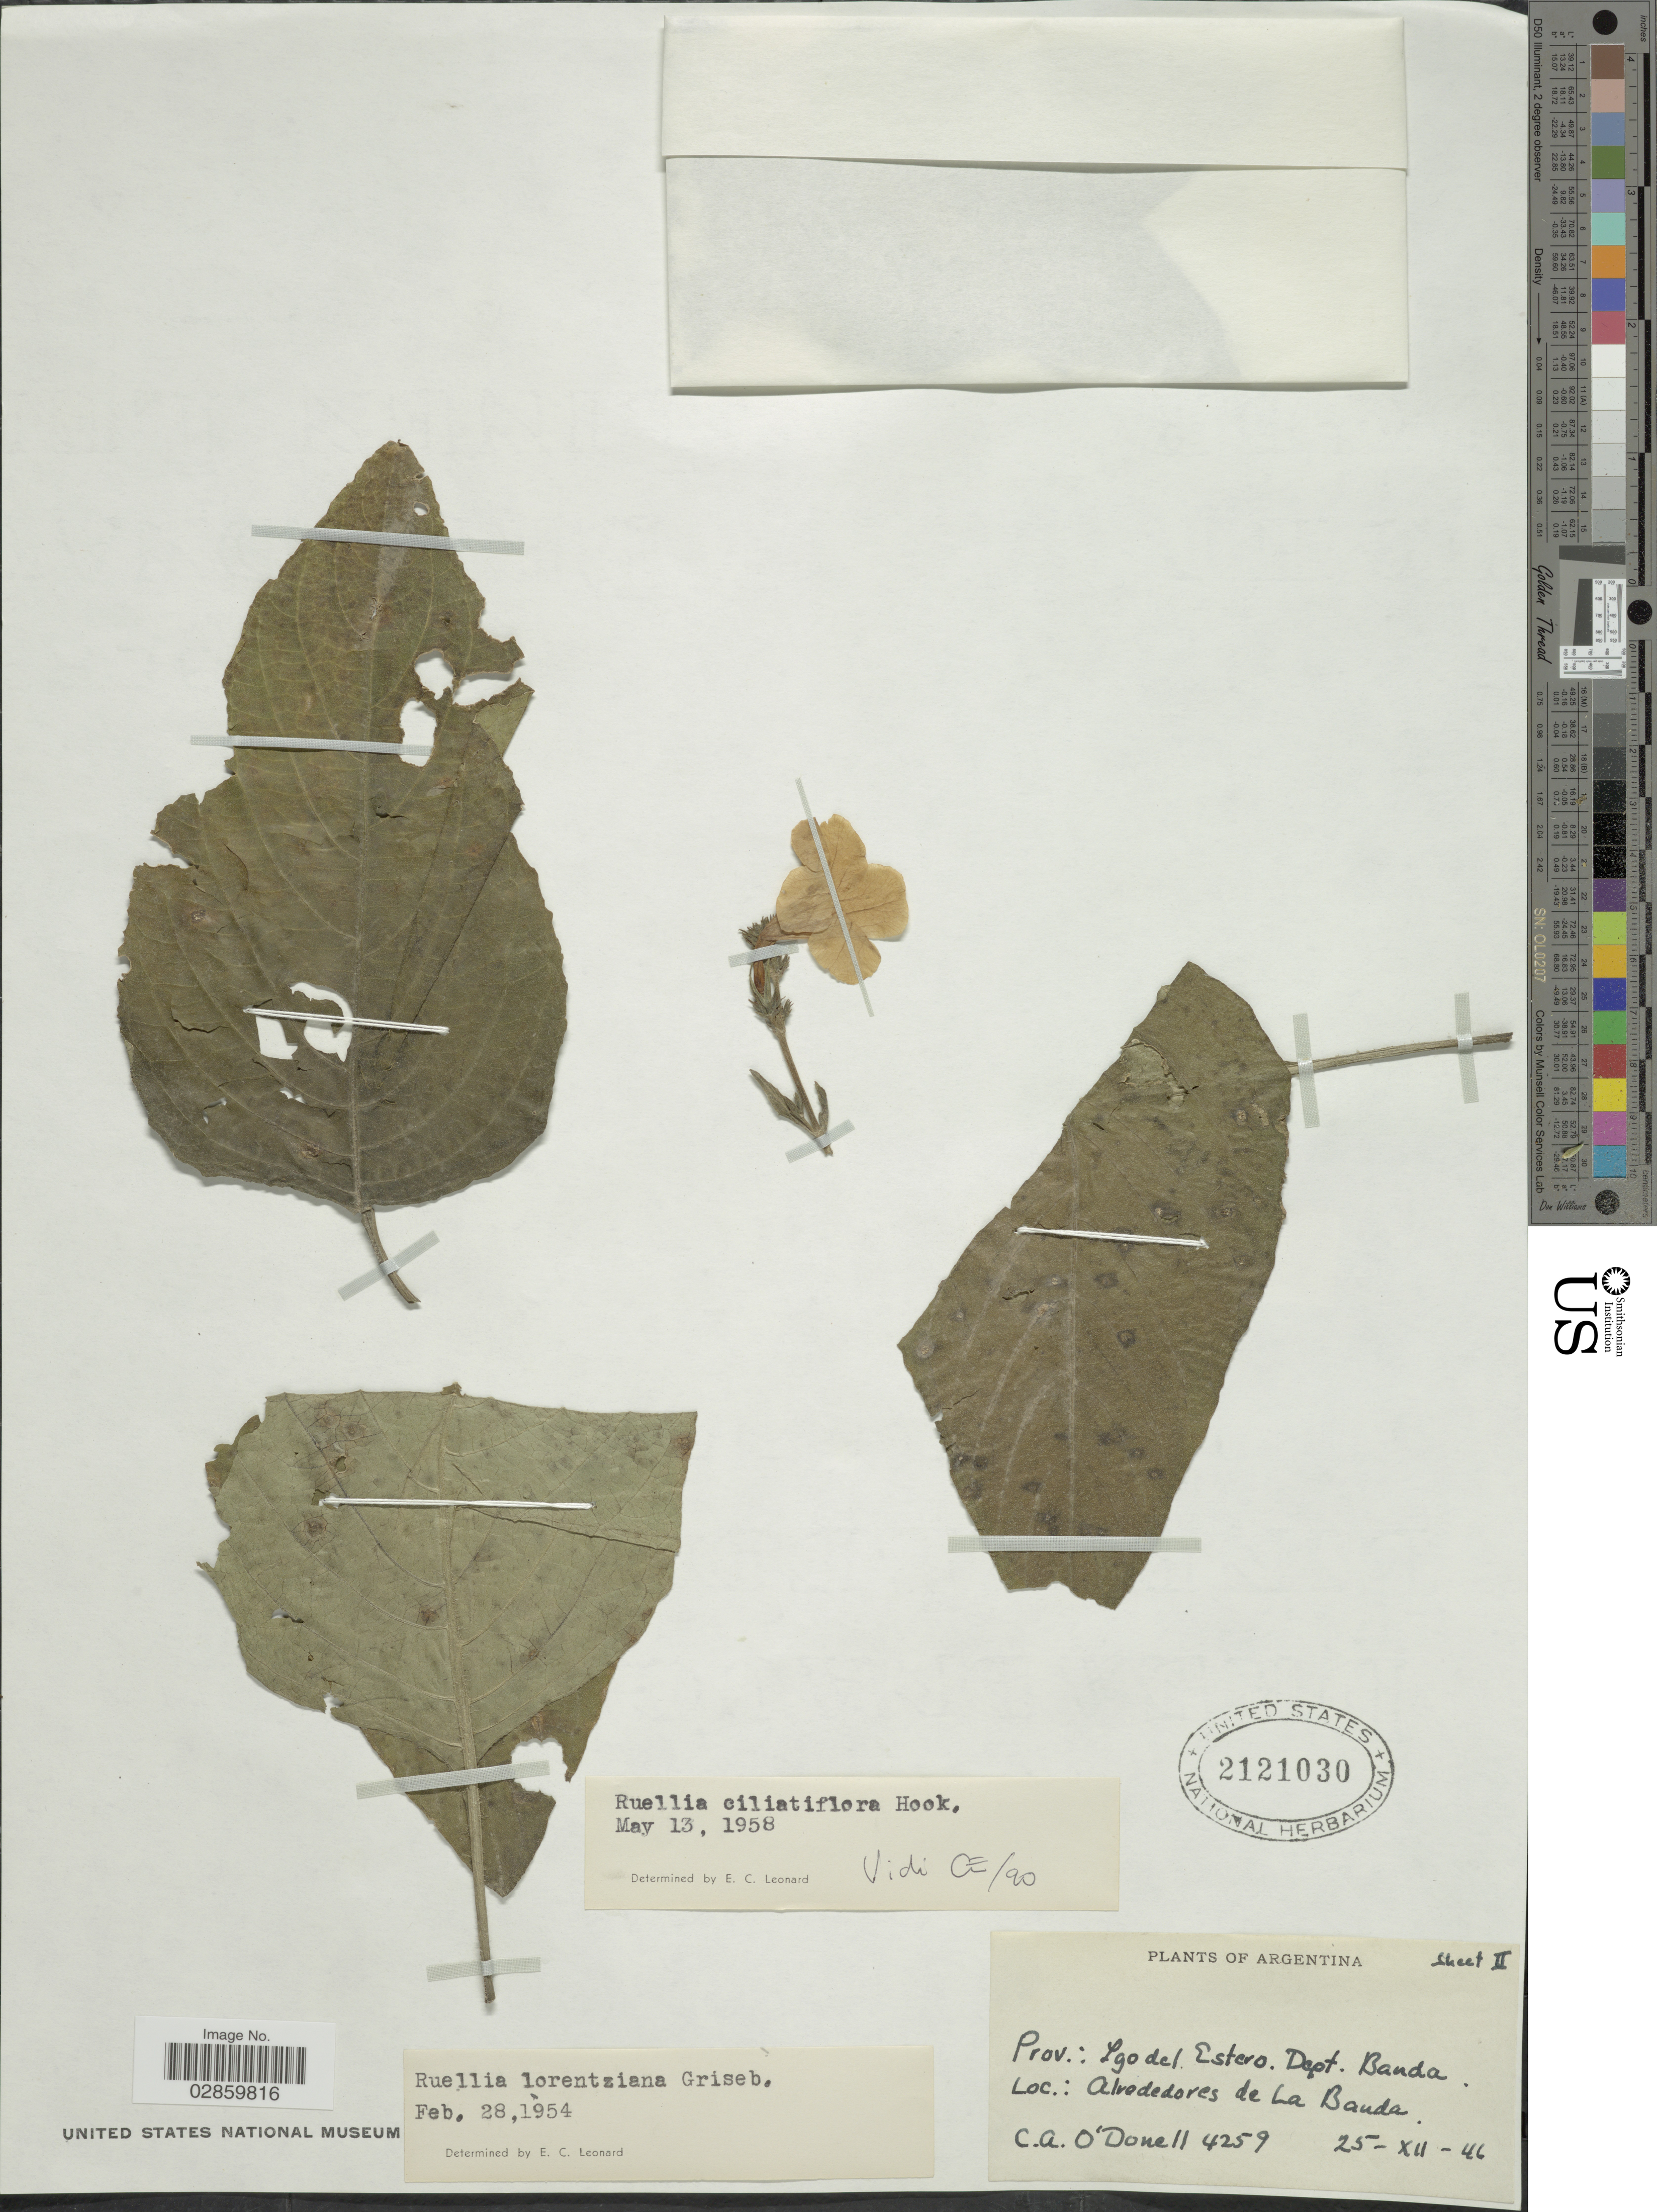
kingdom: Plantae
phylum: Tracheophyta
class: Magnoliopsida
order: Lamiales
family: Acanthaceae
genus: Ruellia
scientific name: Ruellia ciliatiflora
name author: Hook.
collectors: C. O'Donnell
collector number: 4259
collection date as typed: Transcribed d/m/y: 25/12/46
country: Argentina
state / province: Santiago del Estero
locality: Dept. Banda. Alrededores de La Banda.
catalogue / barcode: US 2121030